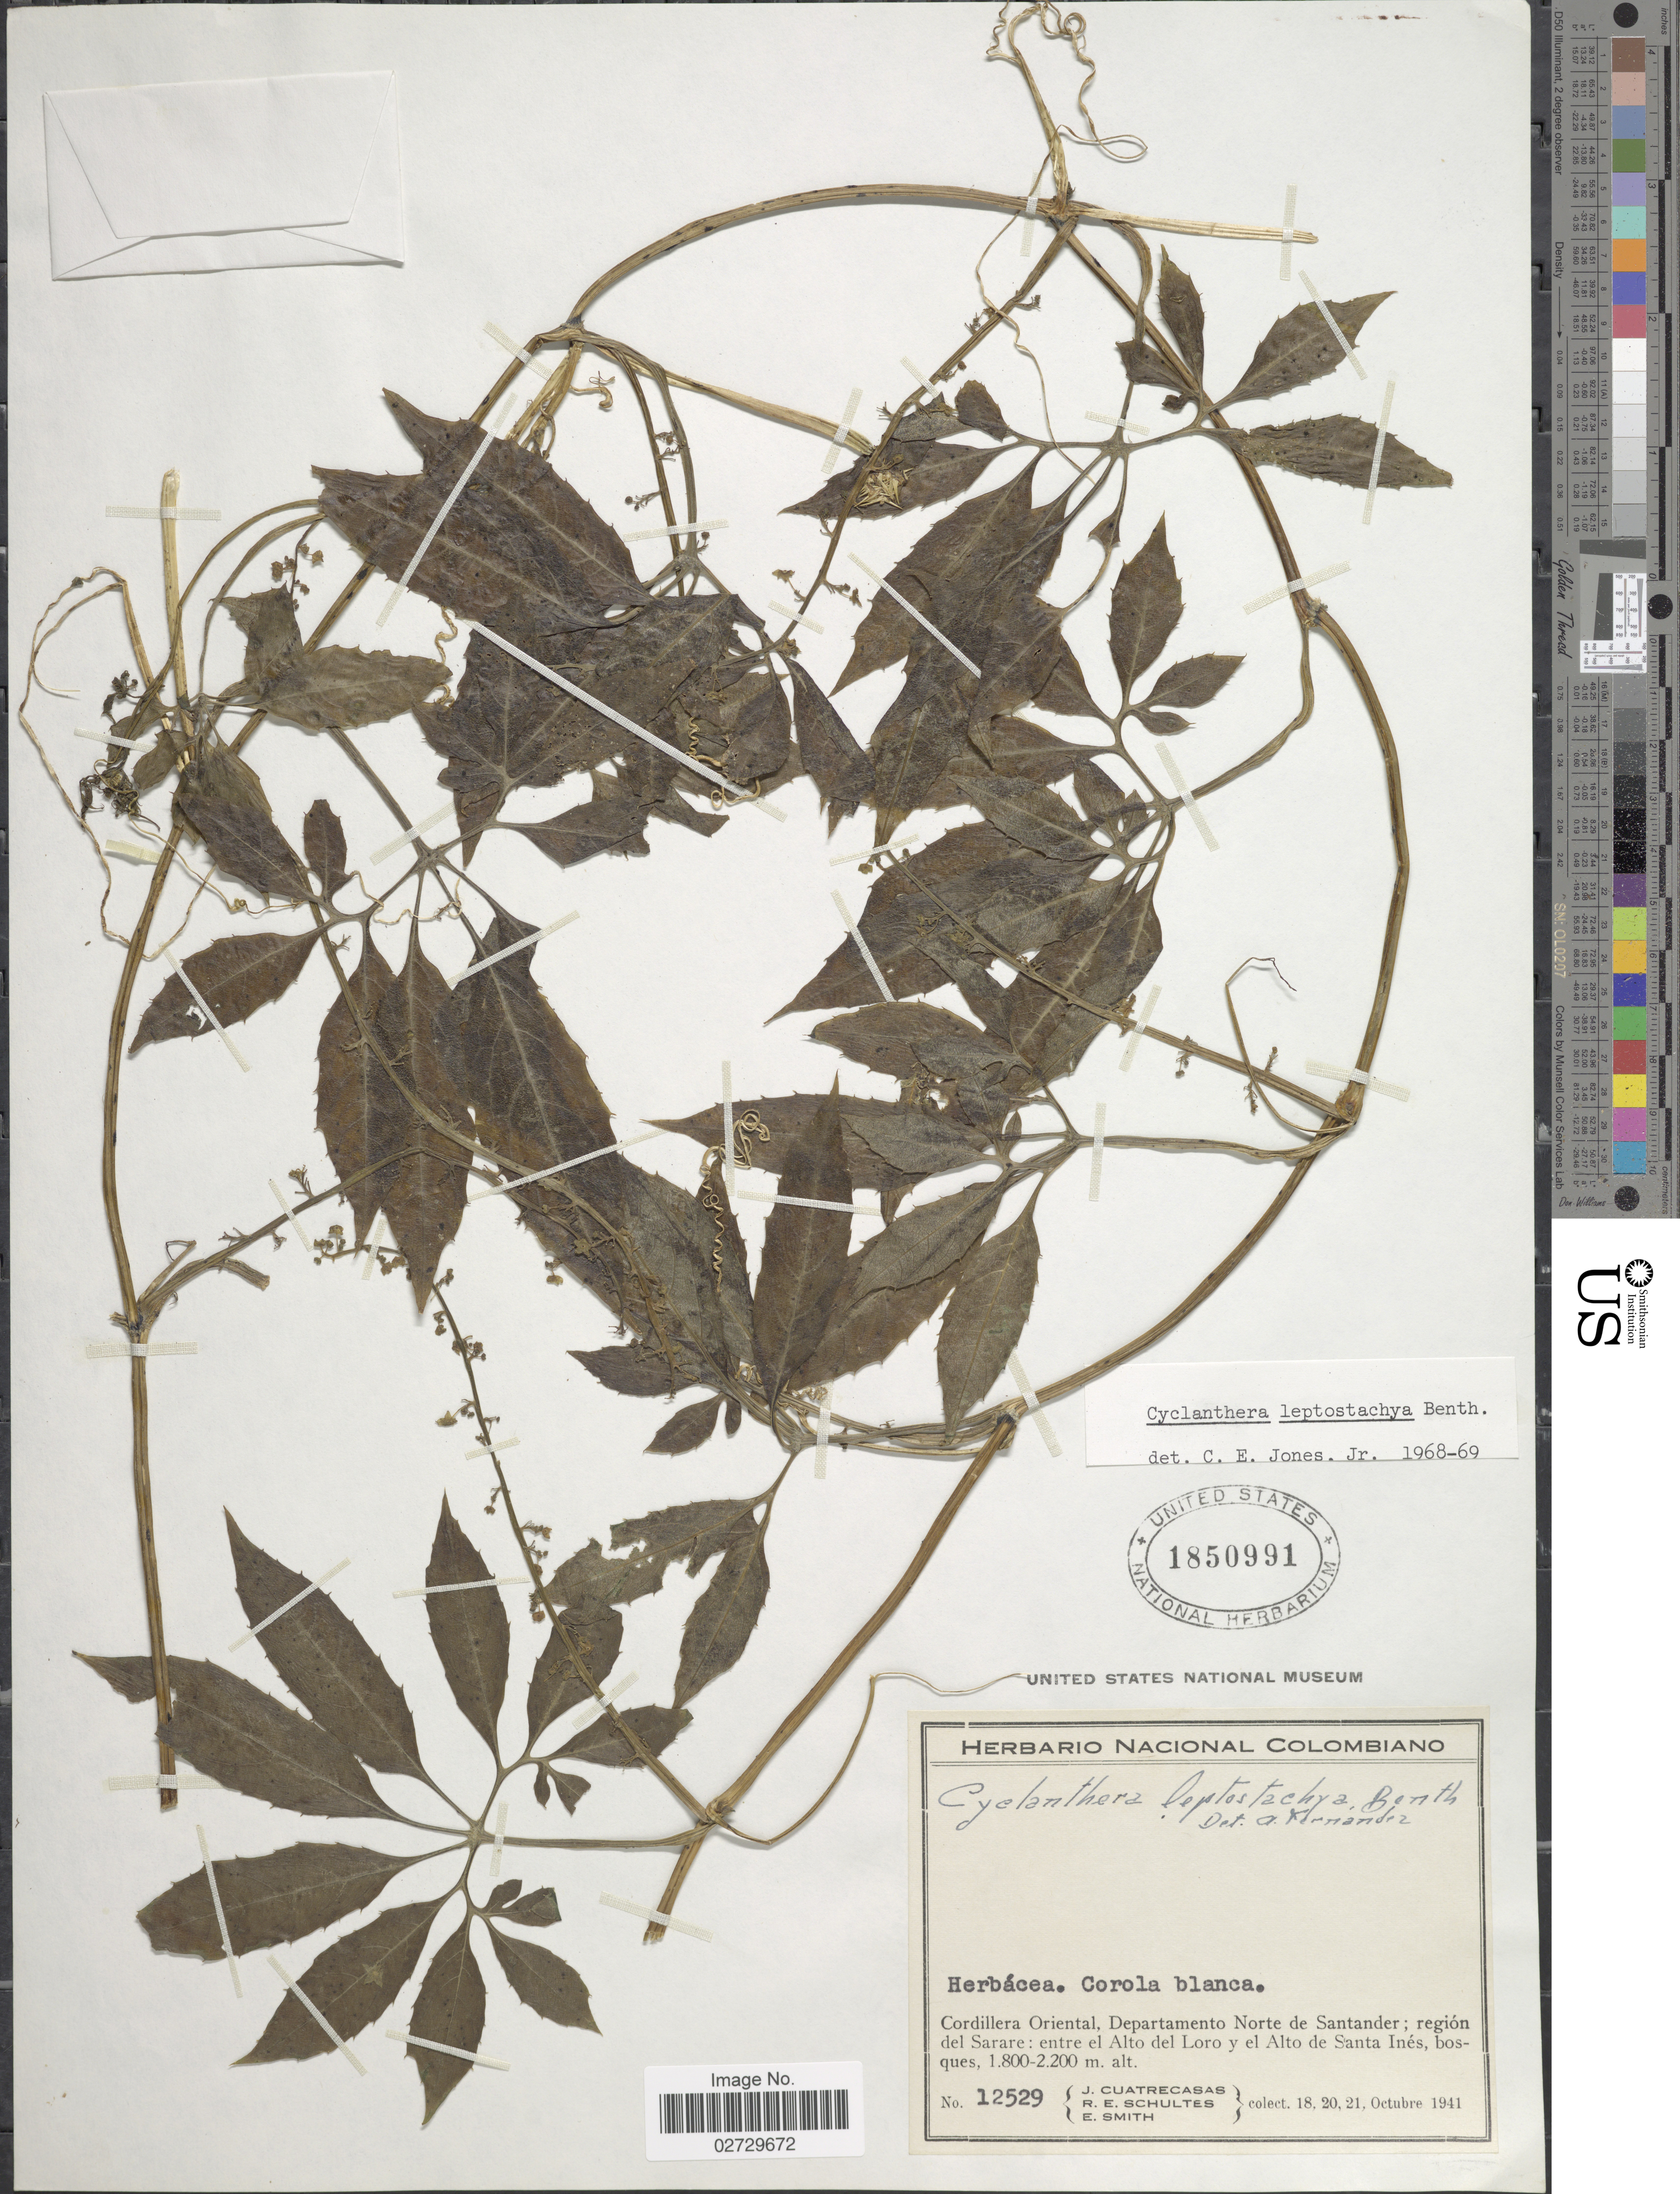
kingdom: Plantae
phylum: Tracheophyta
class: Magnoliopsida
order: Cucurbitales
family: Cucurbitaceae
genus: Cyclanthera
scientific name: Cyclanthera leptostachya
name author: Benth.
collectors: J. Cuatrecasas, R. E. Schultes & E. Smith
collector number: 12529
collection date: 1941-10-18/1941-10-21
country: Colombia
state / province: Norte de Santander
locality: Cordillera Oriental, Departamento Norte de Santander; region del Sarare: entre el Alto del Loro y el Alto de Santa Ines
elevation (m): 1800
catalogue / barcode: US 1850991